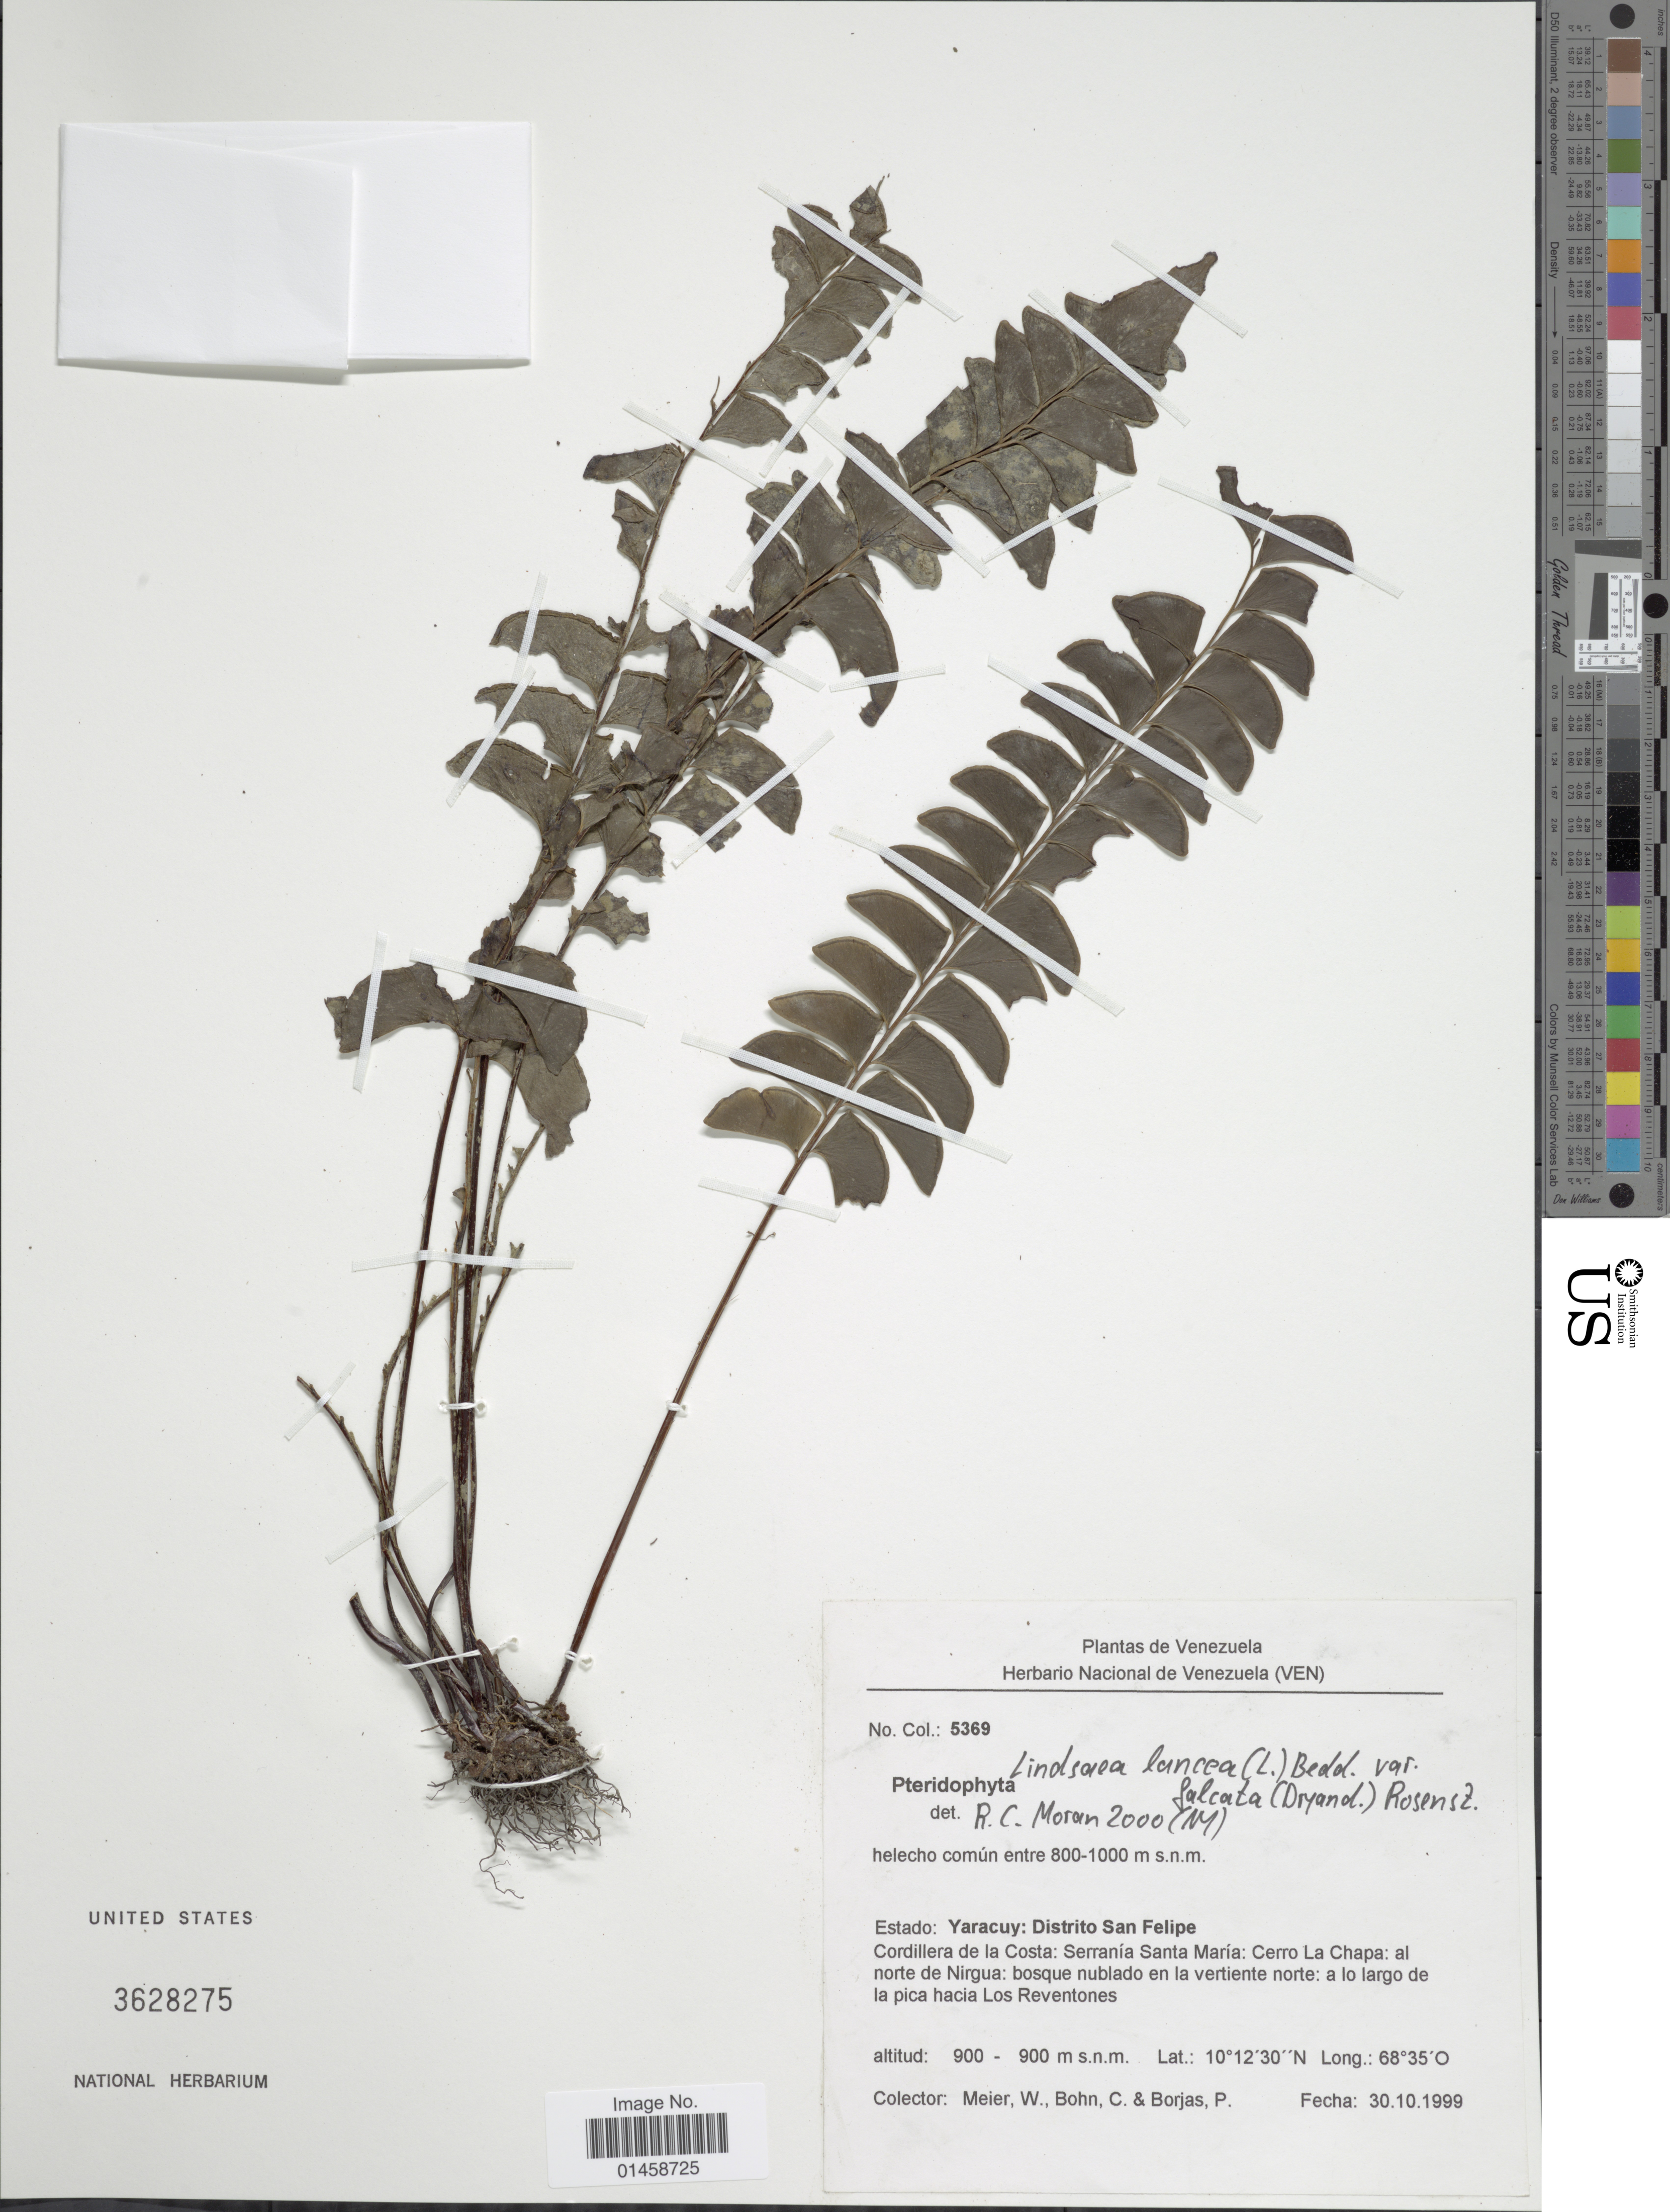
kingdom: Plantae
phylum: Tracheophyta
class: Polypodiopsida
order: Polypodiales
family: Lindsaeaceae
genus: Lindsaea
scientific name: Lindsaea lancea var. falcata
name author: (Dryand.) Rosenst.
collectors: W. Meier, C. Bohn & P. Borjas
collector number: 5369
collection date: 1999-10-30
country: Venezuela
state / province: Yaracuy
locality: Distrito San Felipe, Cordillera de la Costa: Serranía Santa María, Cerro La Chapa, al norte de Nirgua, bosque nublado en la vertiente norte, a lo largo de la pica hacis Los Reventones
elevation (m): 900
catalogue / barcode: US 3628275